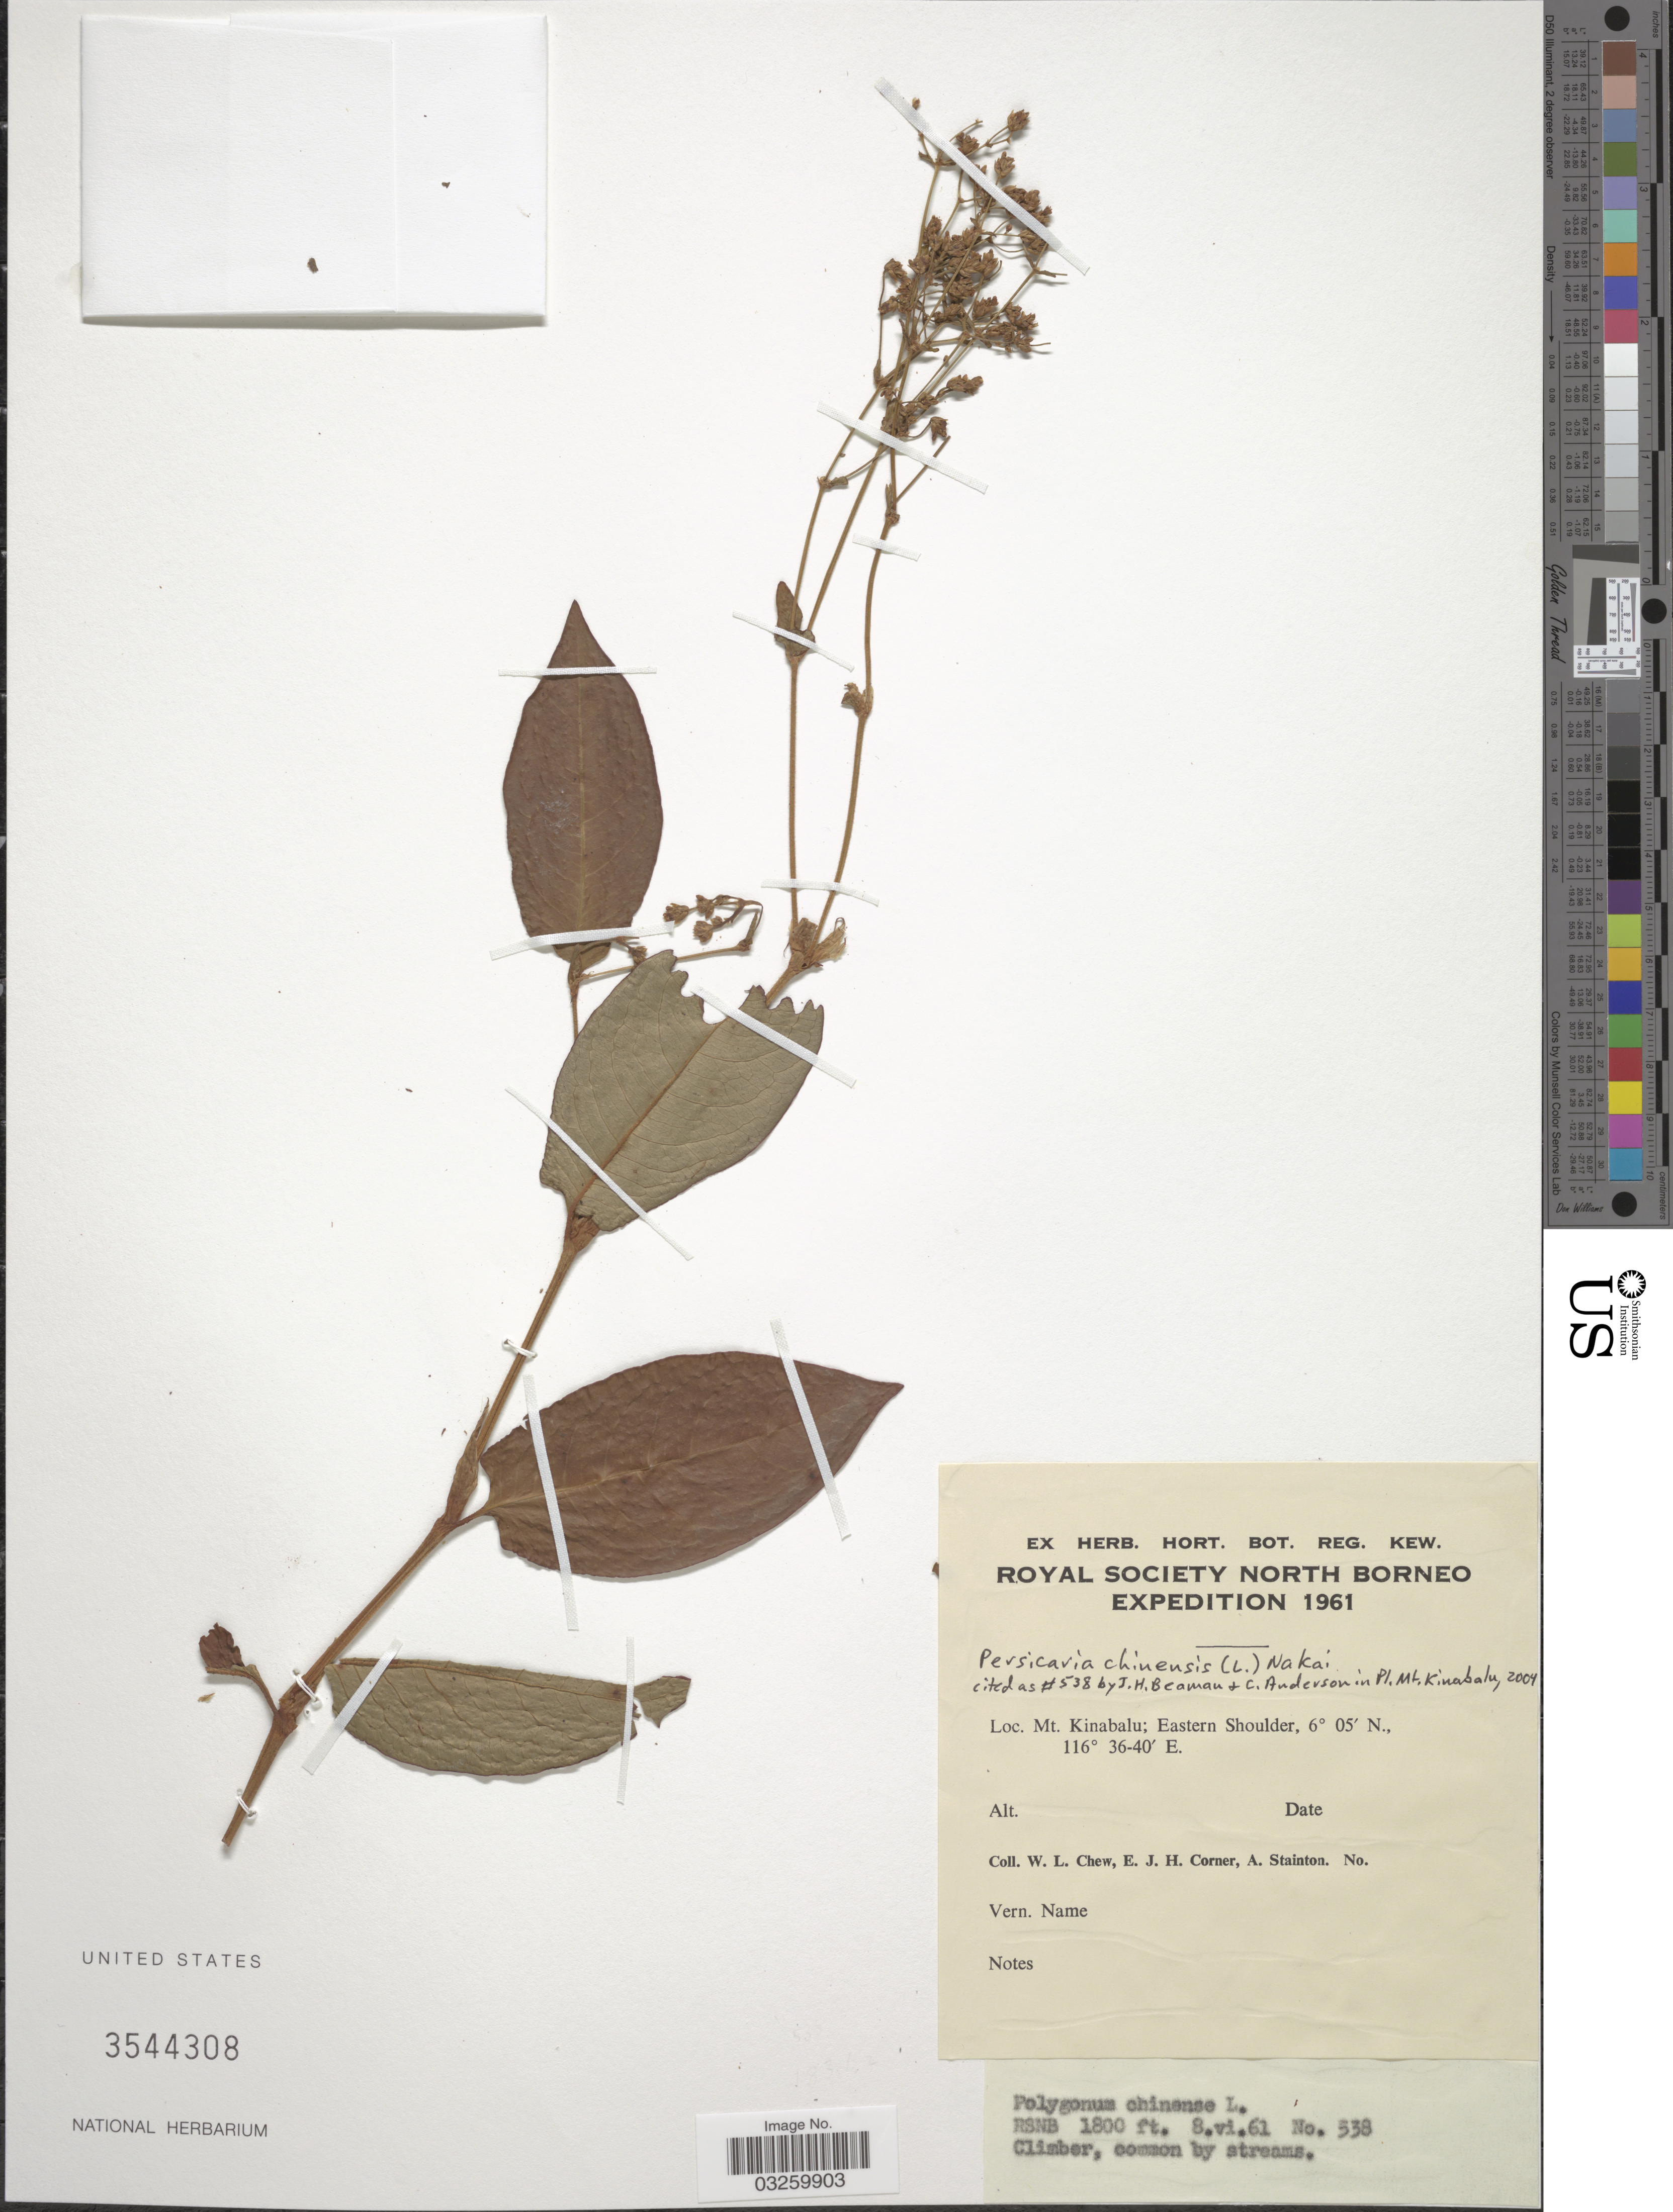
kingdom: Plantae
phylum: Tracheophyta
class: Magnoliopsida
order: Caryophyllales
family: Polygonaceae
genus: Persicaria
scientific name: Persicaria chinensis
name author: (L.) H. Gross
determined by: Wagner, W. L., (BOT), Smithsonian Institution - National Museum of Natural History (UNITED STATES)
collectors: W. Chew, E. Corner & A. Stainton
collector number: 538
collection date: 1961-06-08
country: Malaysia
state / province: Sabah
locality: North Borneo. Mt. Kinabalu; Eastern Shoulder.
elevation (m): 549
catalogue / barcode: US 3544308